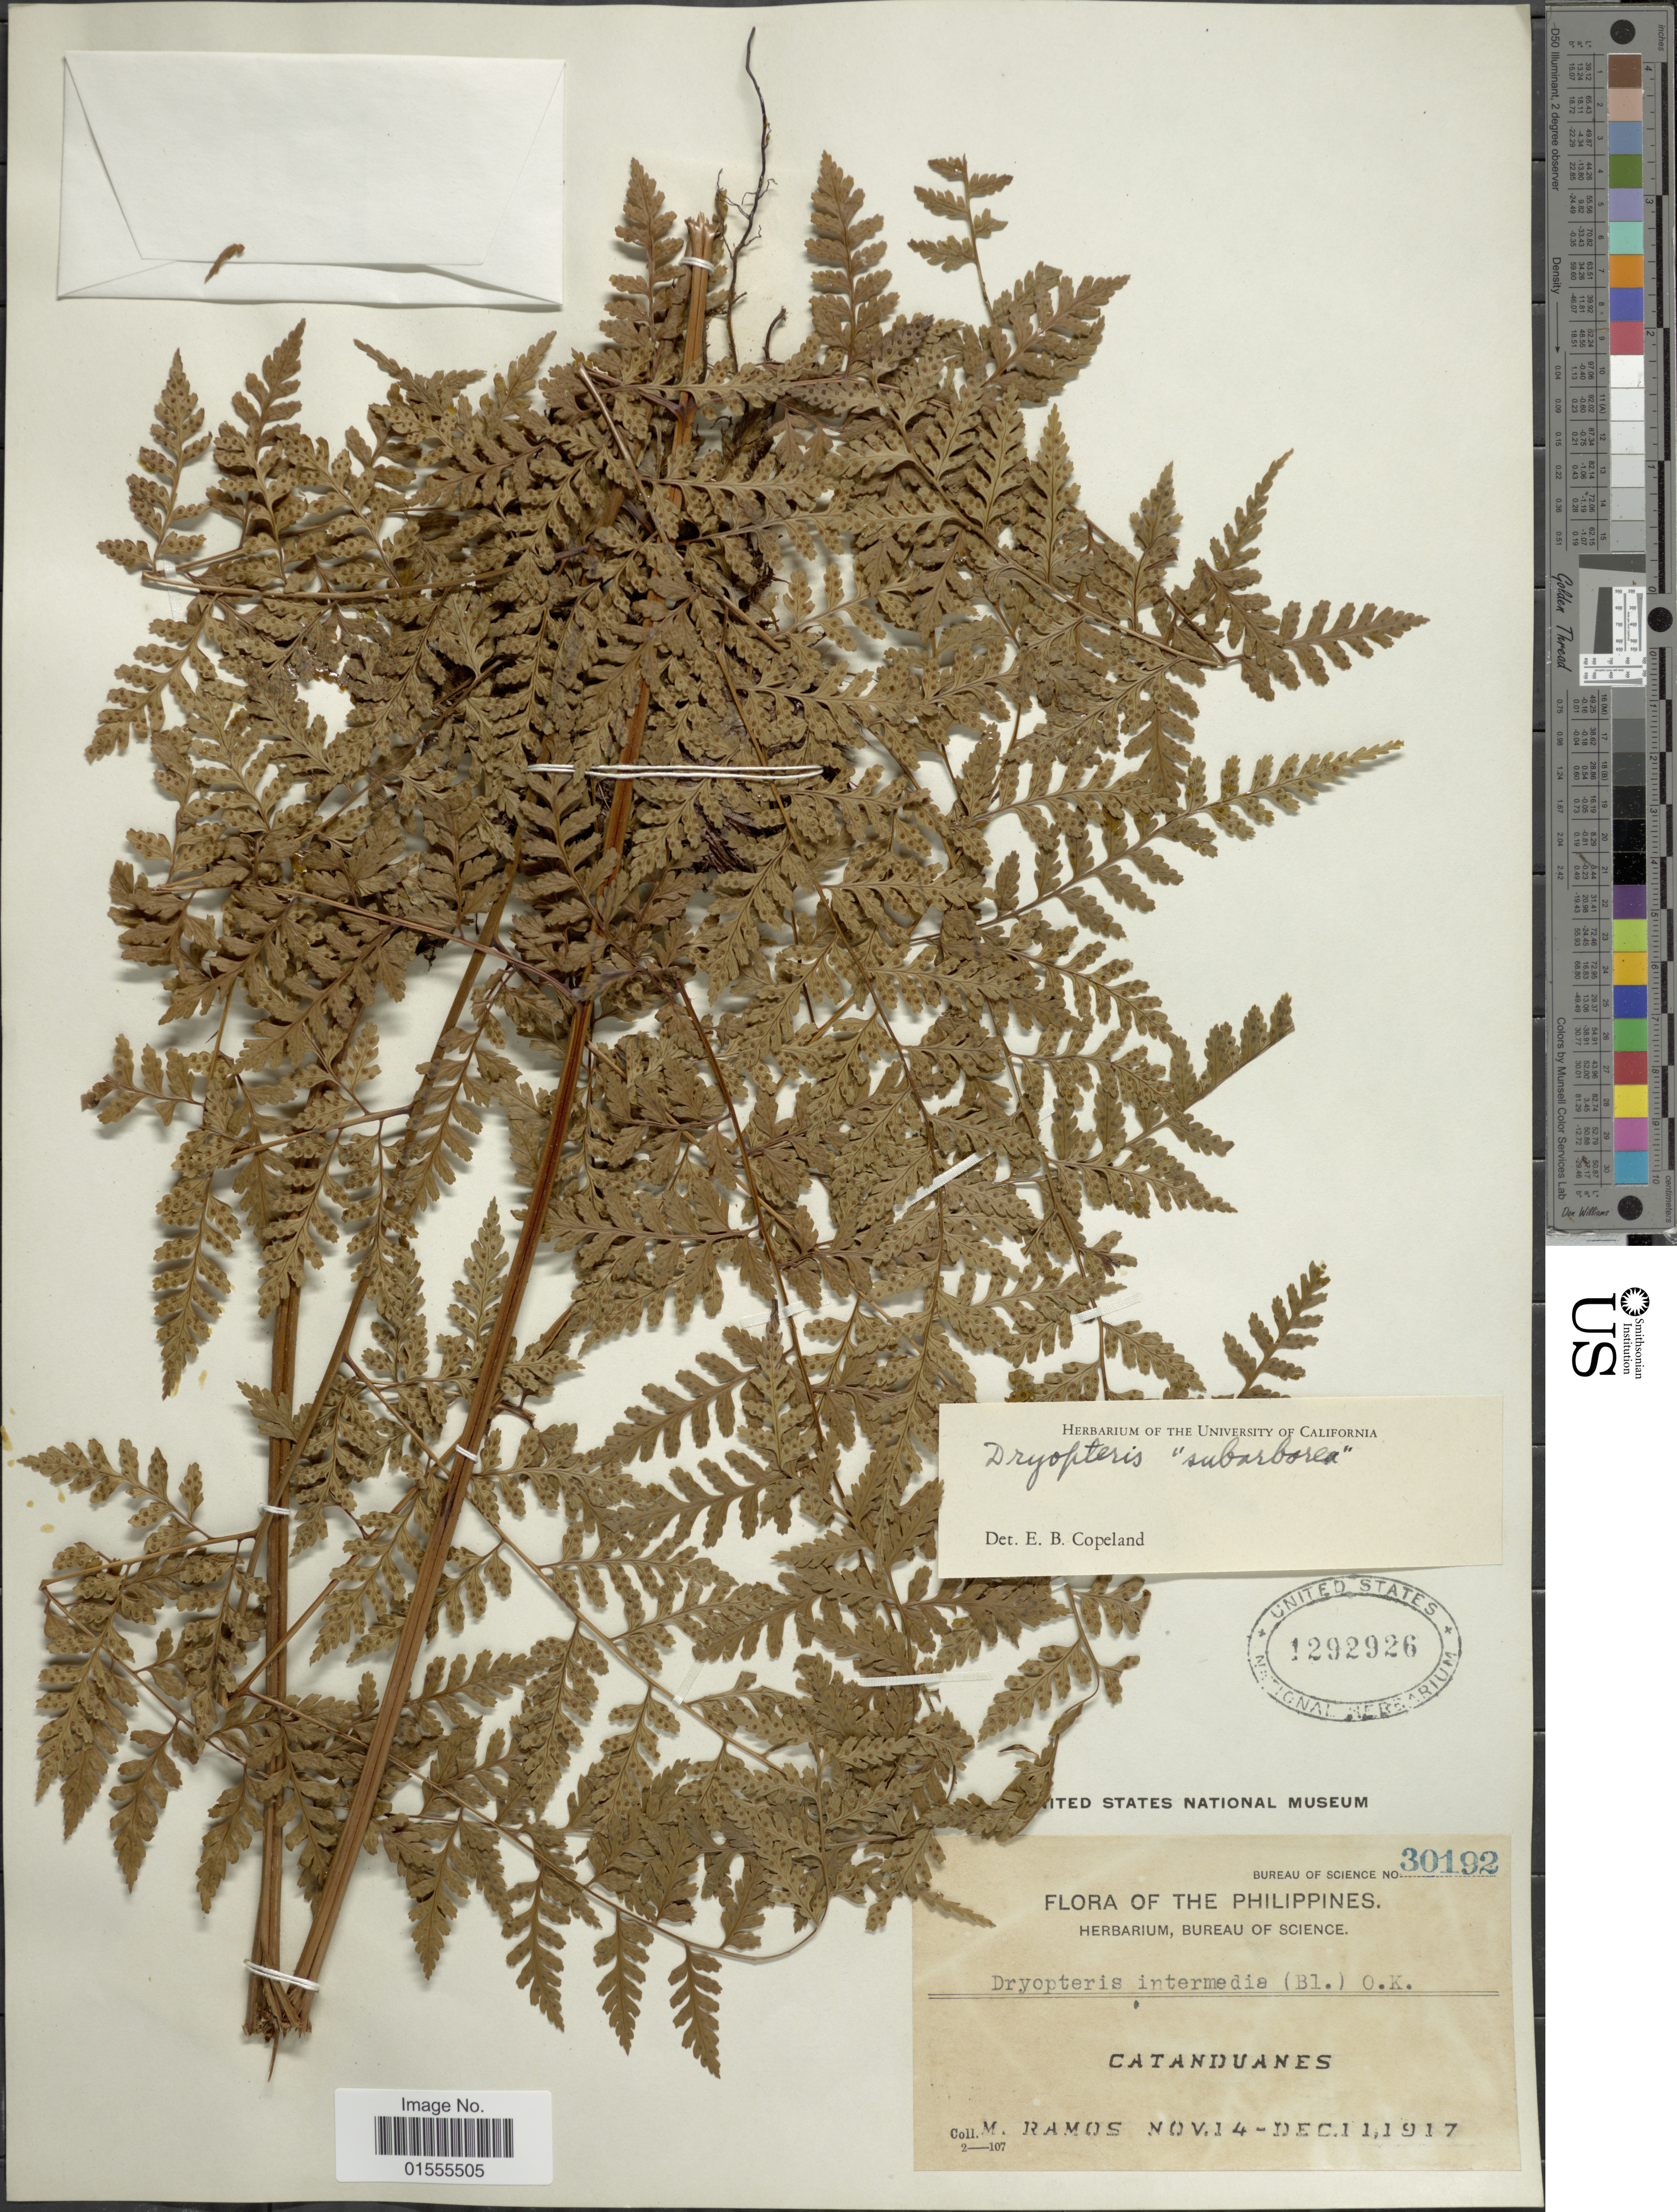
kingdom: Plantae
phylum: Tracheophyta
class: Polypodiopsida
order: Polypodiales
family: Dryopteridaceae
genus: Dryopteris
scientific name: Dryopteris subarborea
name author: (Baker) C. Chr.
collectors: M. Ramos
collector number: Bureau of Science 30192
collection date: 1917-11-14/1917-12-11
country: Philippines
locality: Catanduanes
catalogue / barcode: US 1292926